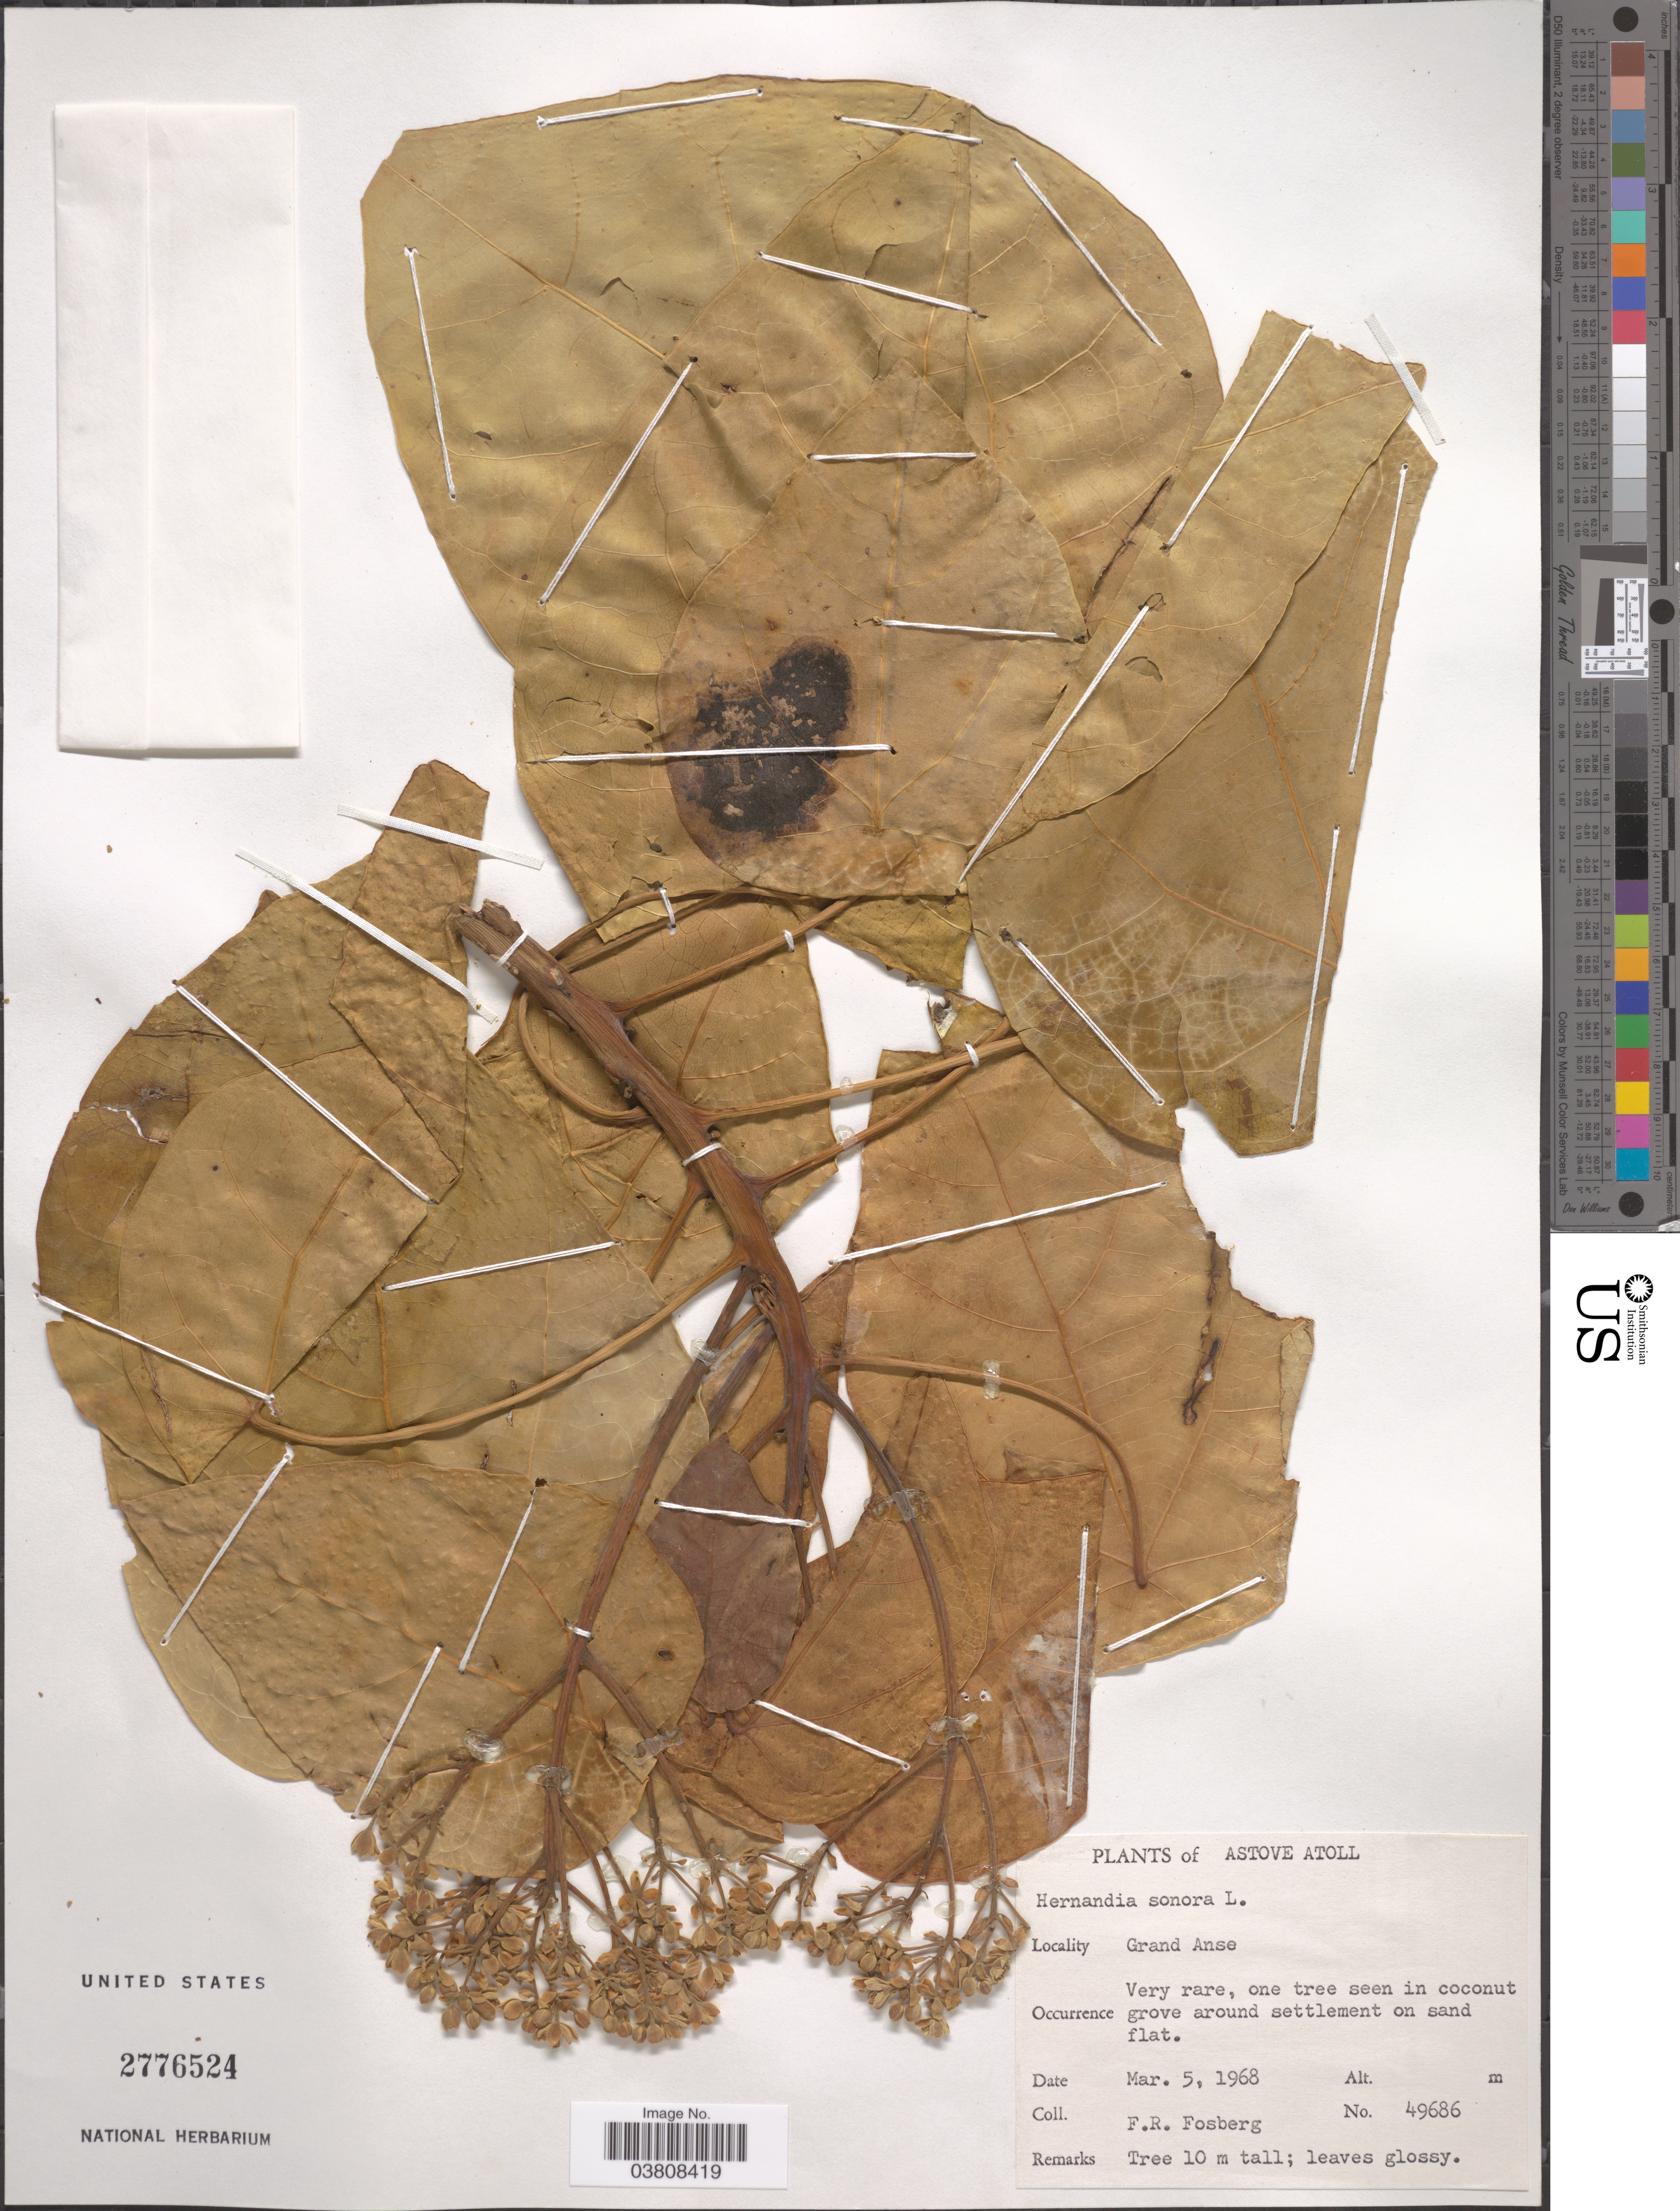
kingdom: Plantae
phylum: Tracheophyta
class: Magnoliopsida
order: Laurales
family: Hernandiaceae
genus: Hernandia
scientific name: Hernandia nymphaeifolia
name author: (C. Presl) Kubitzki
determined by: Strong, Mark T., (BOT), Smithsonian Institution - National Museum of Natural History (UNITED STATES)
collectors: F. R. Fosberg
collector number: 49686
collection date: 1968-03-05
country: Seychelles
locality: Astove Atoll. Grand Anse. In coconut grove around settlement on sand flat.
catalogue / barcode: US 2776524